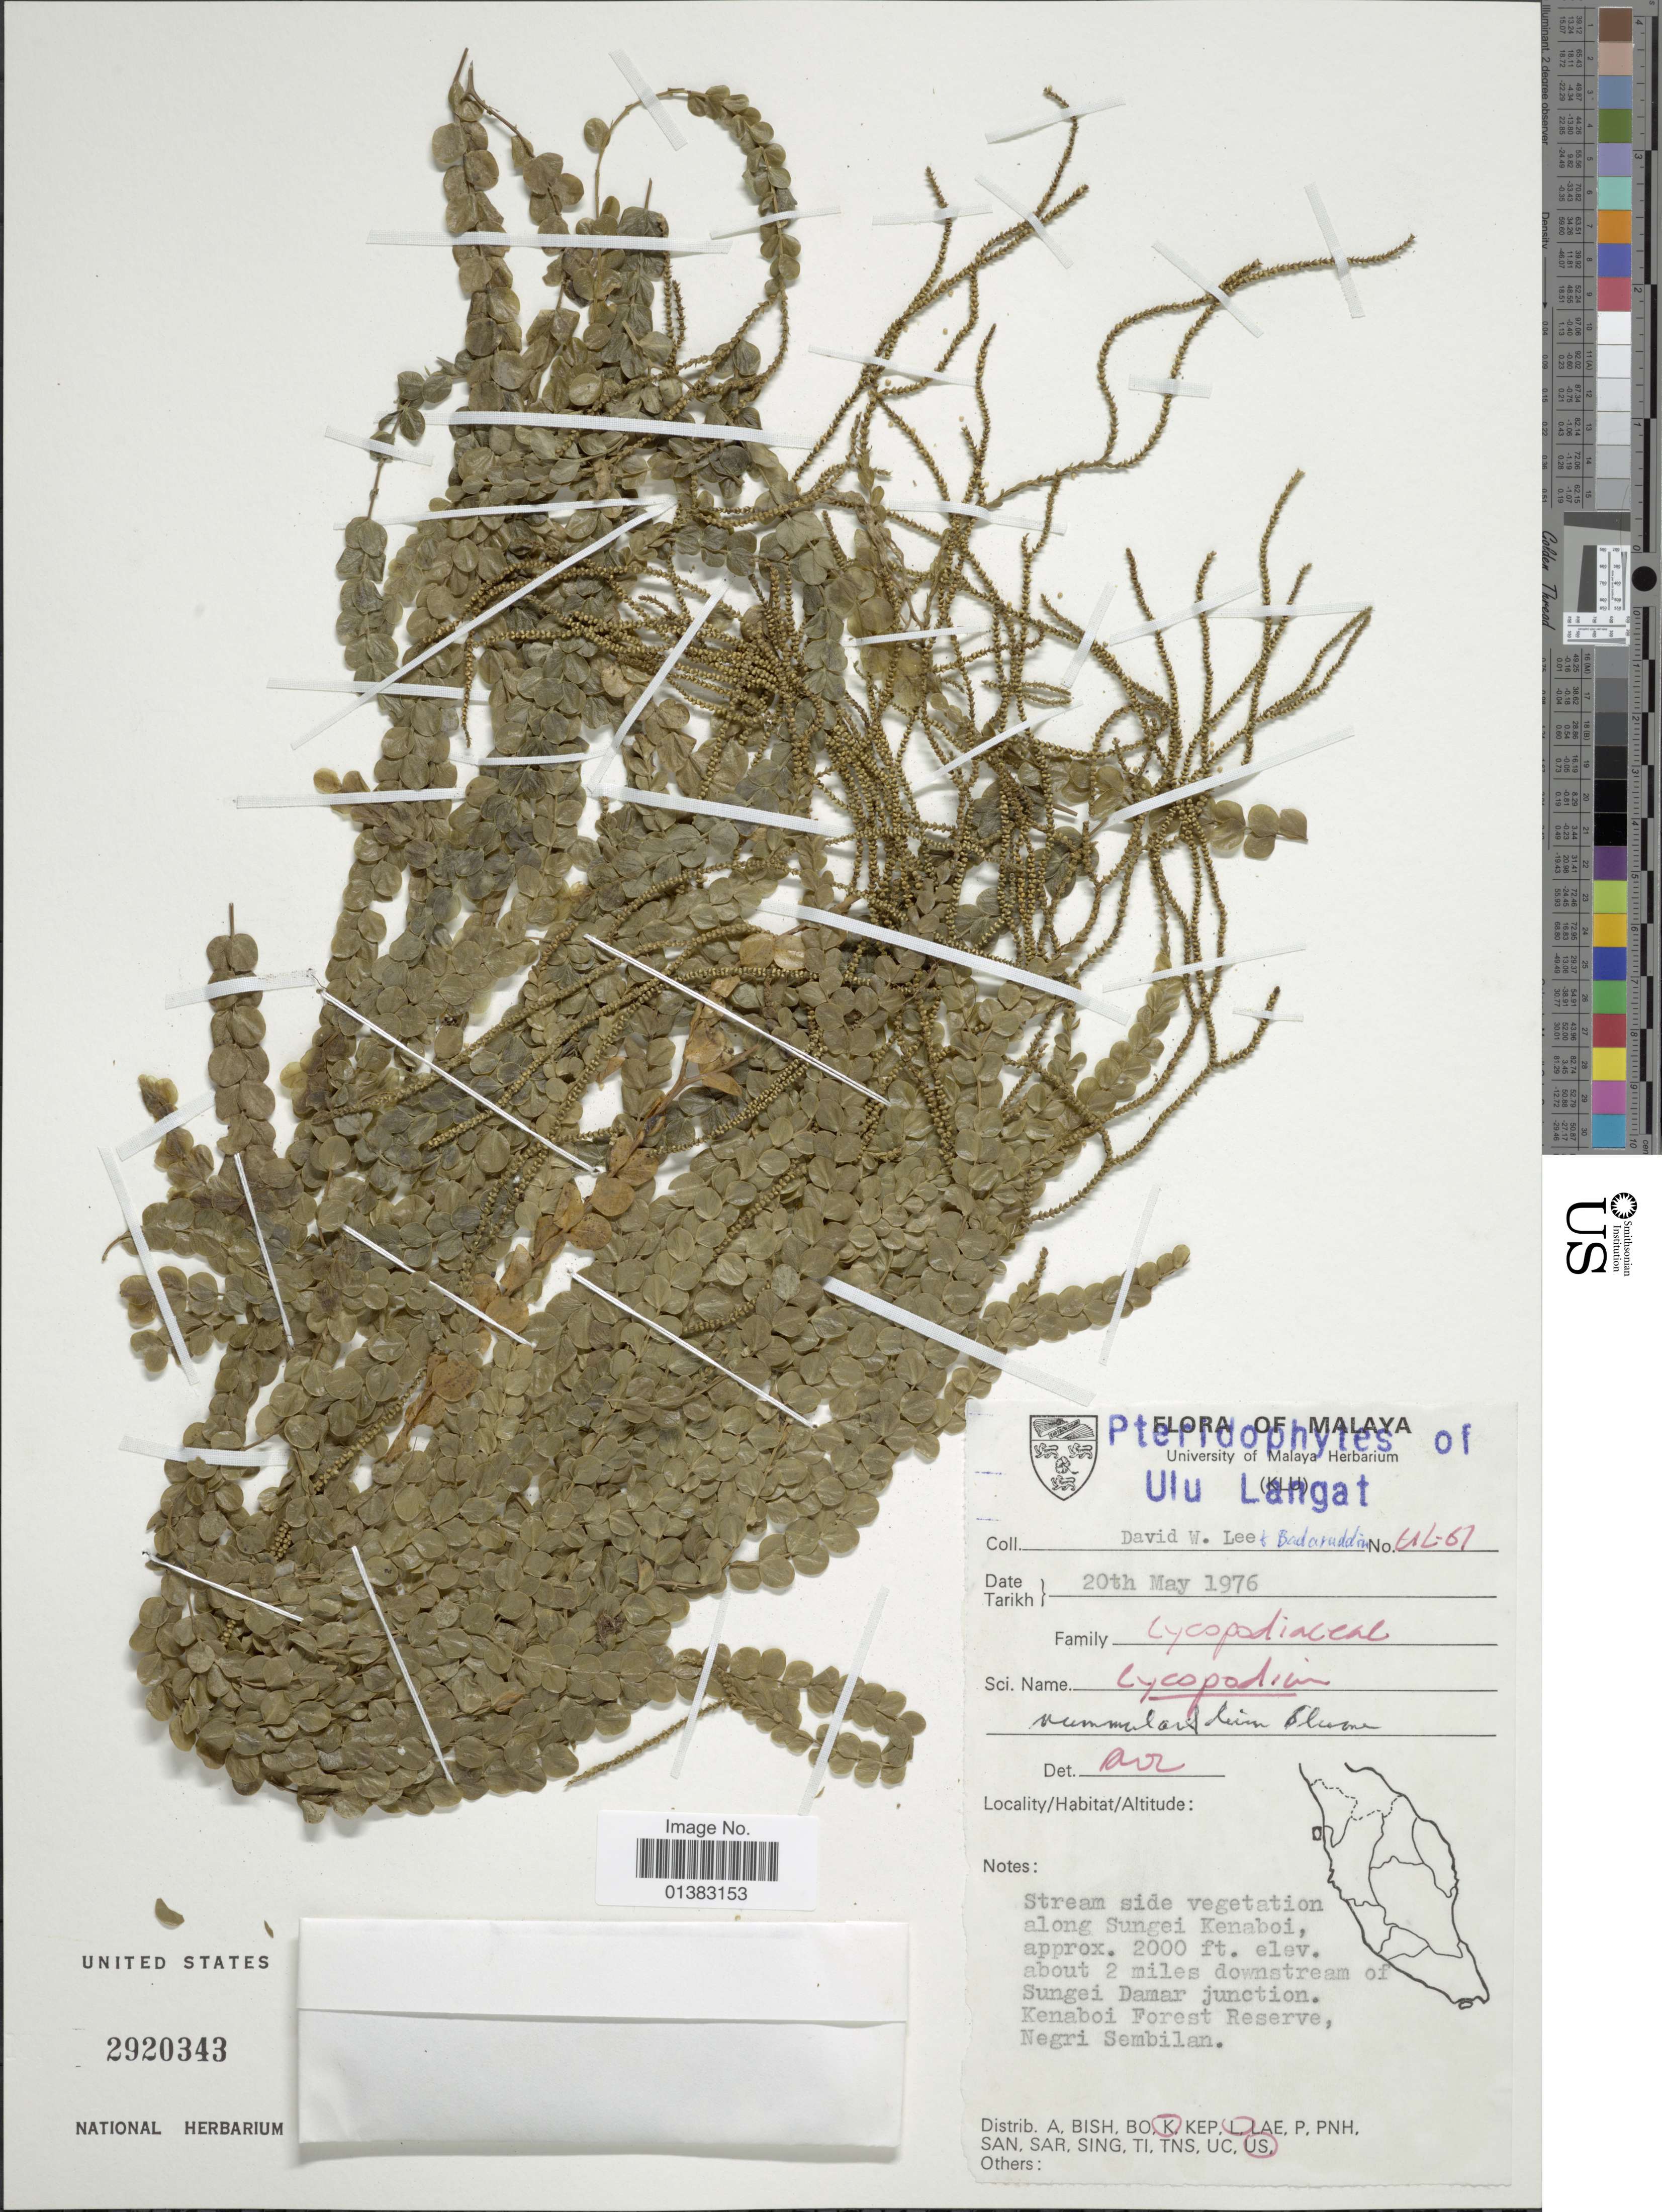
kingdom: Plantae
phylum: Tracheophyta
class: Lycopodiopsida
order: Lycopodiales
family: Lycopodiaceae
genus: Phlegmariurus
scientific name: Phlegmariurus nummulariifolius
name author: (Blume) Ching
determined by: Field, A. R.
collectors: D. Lee & -. Badaruddin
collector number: UL-61*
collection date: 1976-05-20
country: Malaysia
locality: Ulu Langat, Stream side vegetation along Sungei Kenaboi, about 2 miles downstream of Sungei Damar junction. Kenaboi Forest Reserve, Negri Sembilan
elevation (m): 610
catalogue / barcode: US 2920343